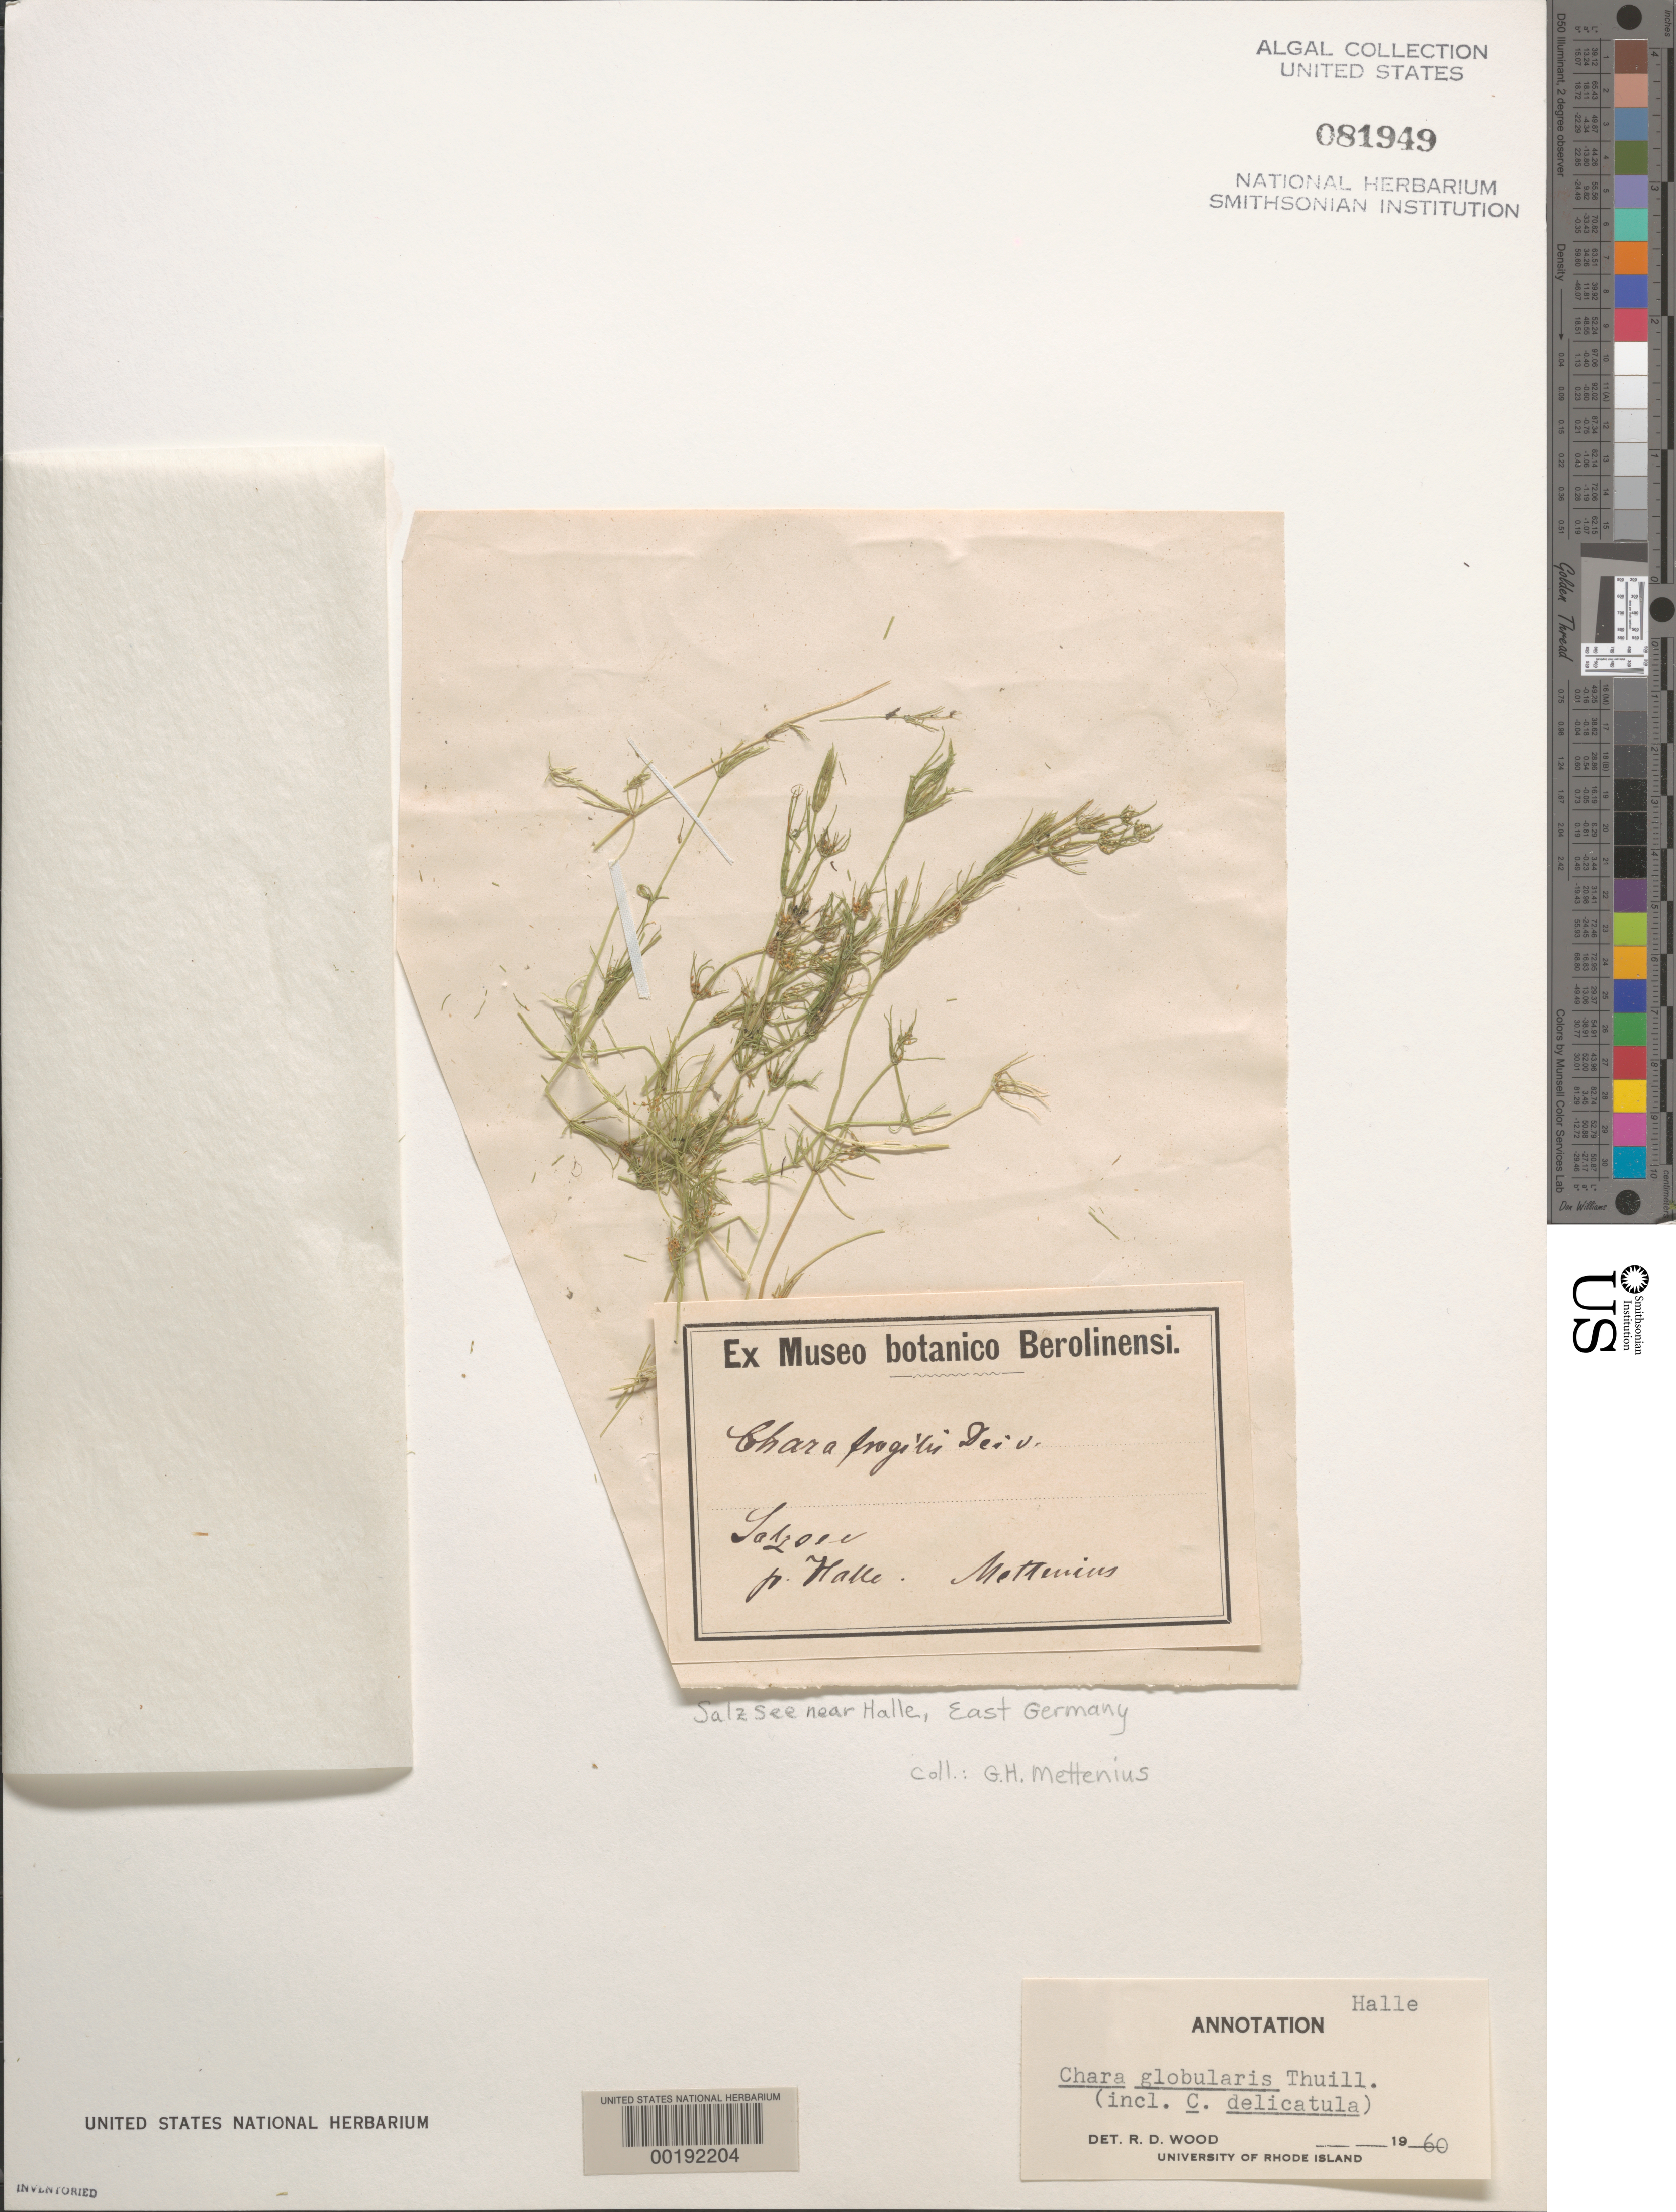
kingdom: Plantae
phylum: Charophyta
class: Charophyceae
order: Charales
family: Characeae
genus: Chara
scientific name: Chara globularis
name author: Thuiller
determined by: Wood, R. D.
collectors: G. H. Mettenius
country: Germany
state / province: Brandenburg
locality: Salzsee, near halle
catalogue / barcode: US 81949